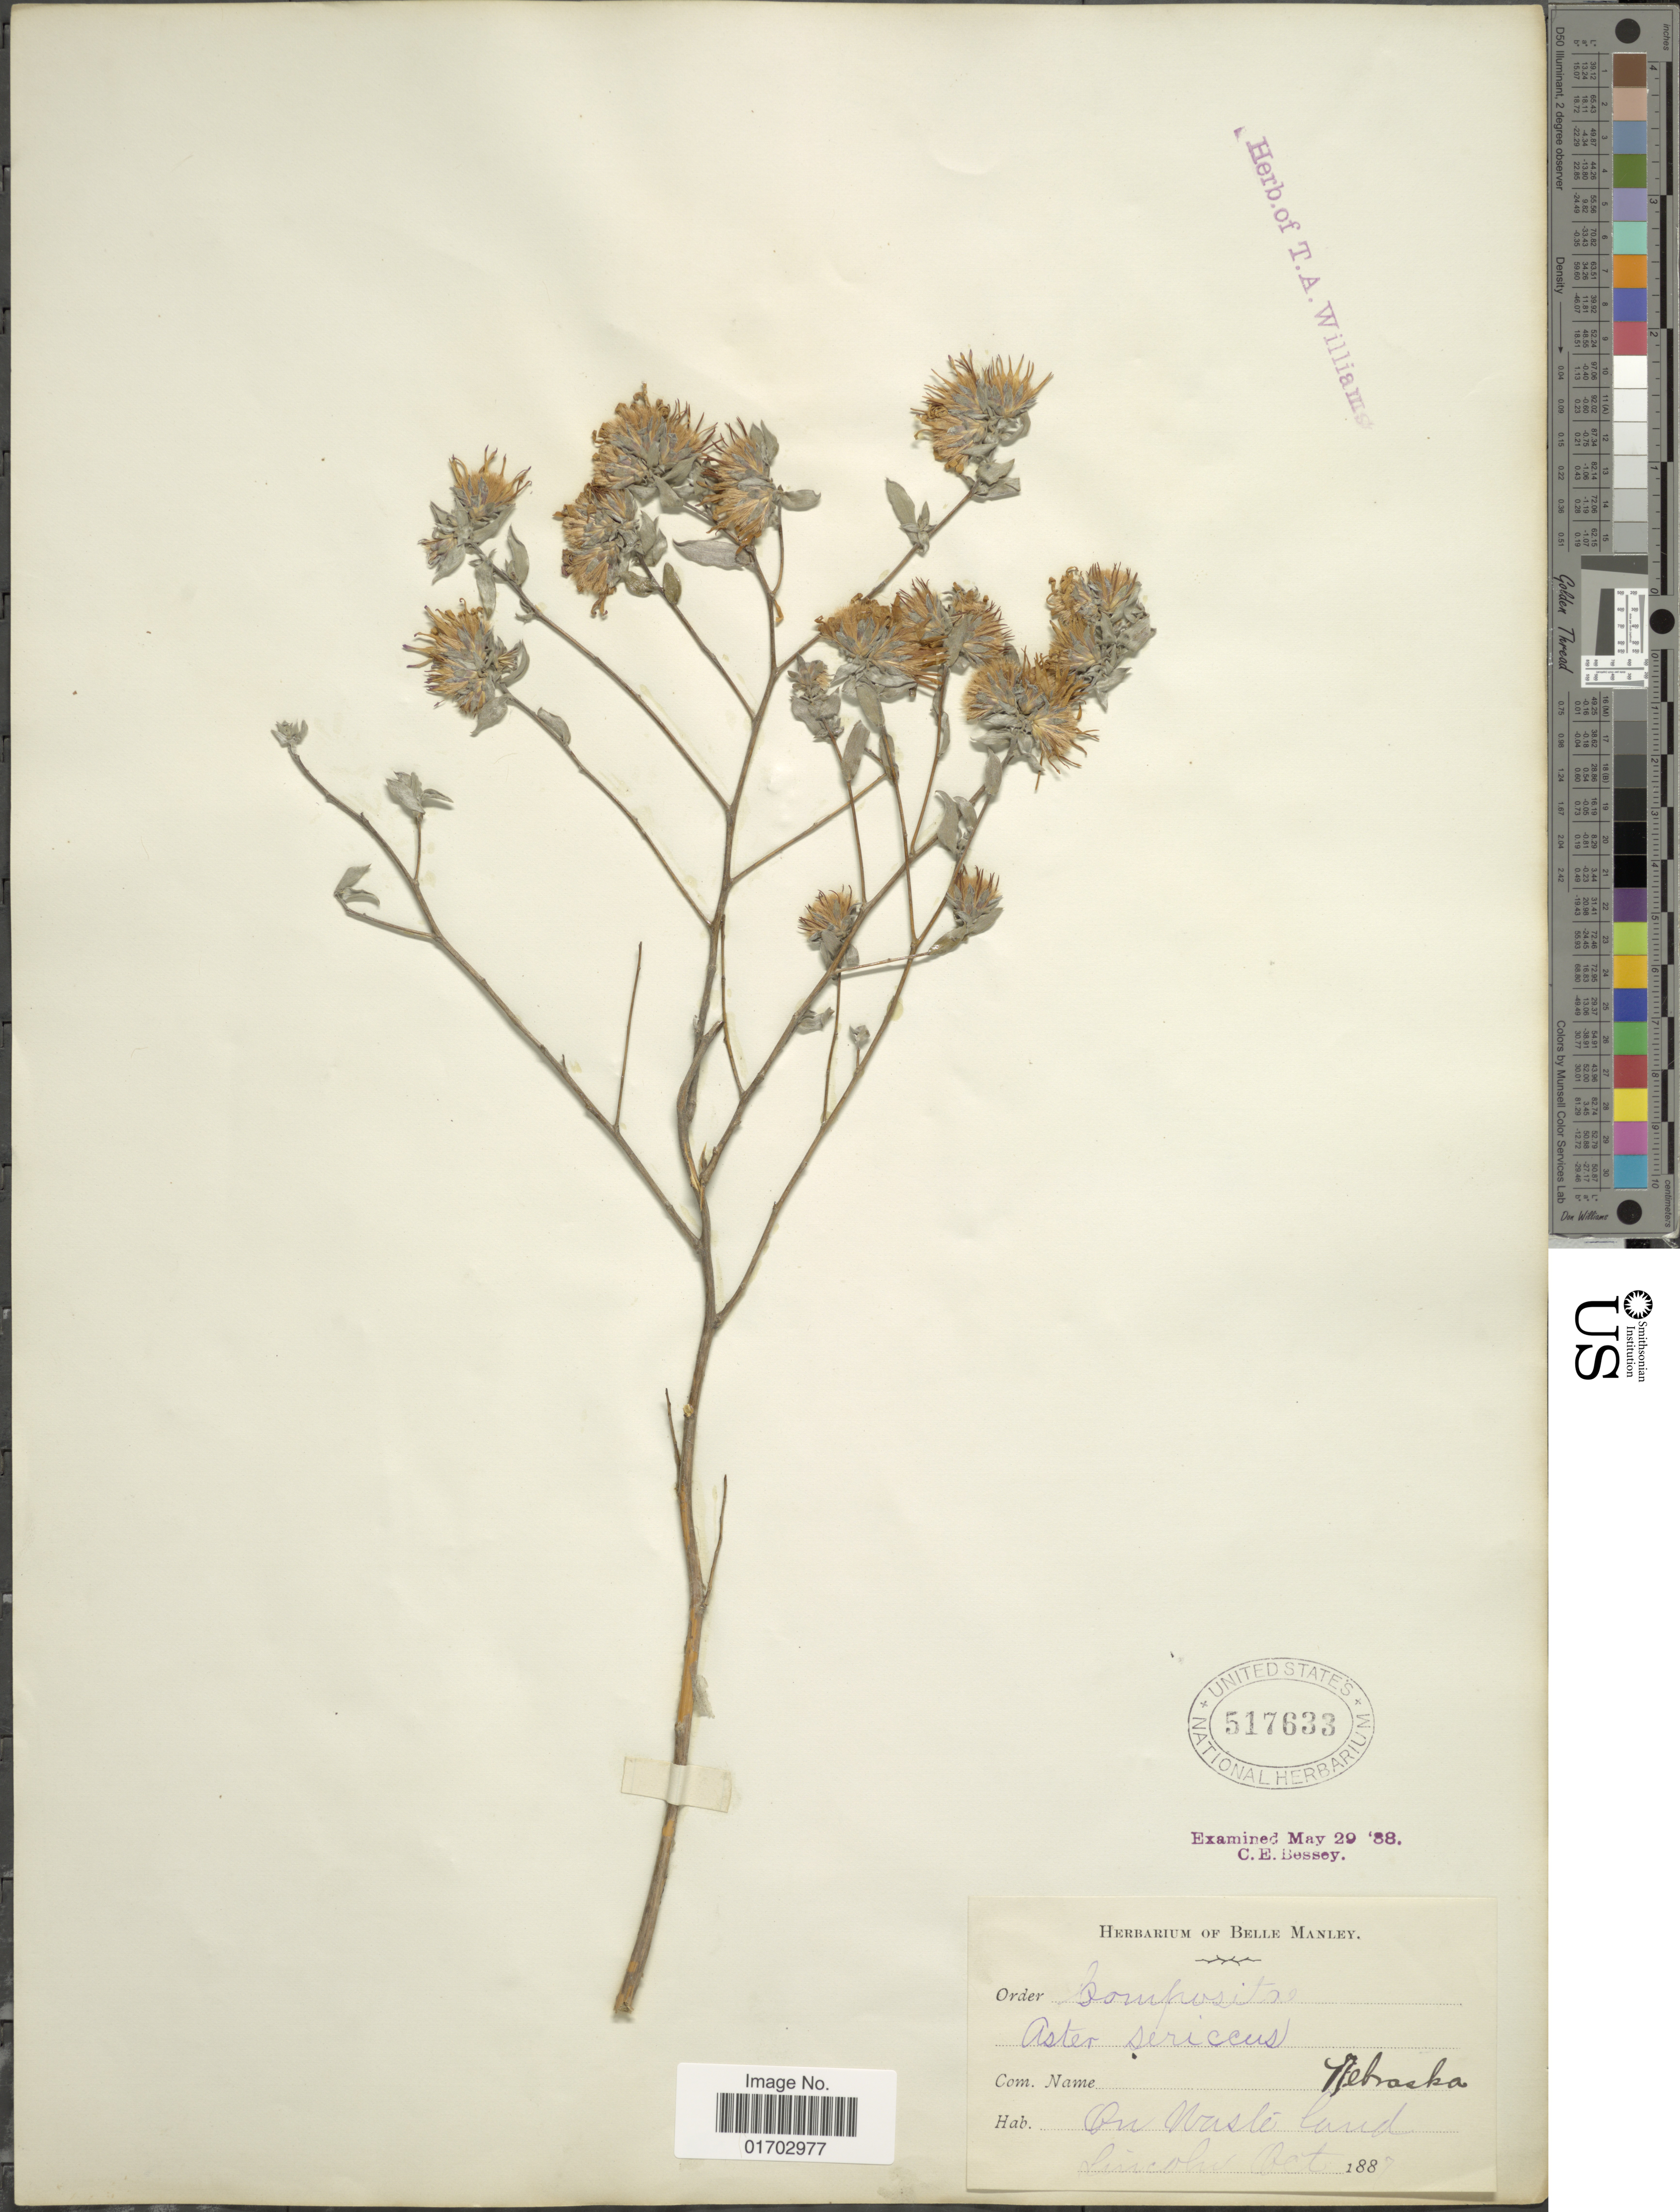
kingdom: Plantae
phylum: Tracheophyta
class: Magnoliopsida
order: Asterales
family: Asteraceae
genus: Symphyotrichum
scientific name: Symphyotrichum sericeum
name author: (Vent.) G.L. Nesom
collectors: ex herb. of Belle Manley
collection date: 1887-10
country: United States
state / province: Nebraska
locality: On waste land, Lincoln.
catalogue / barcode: US 517633